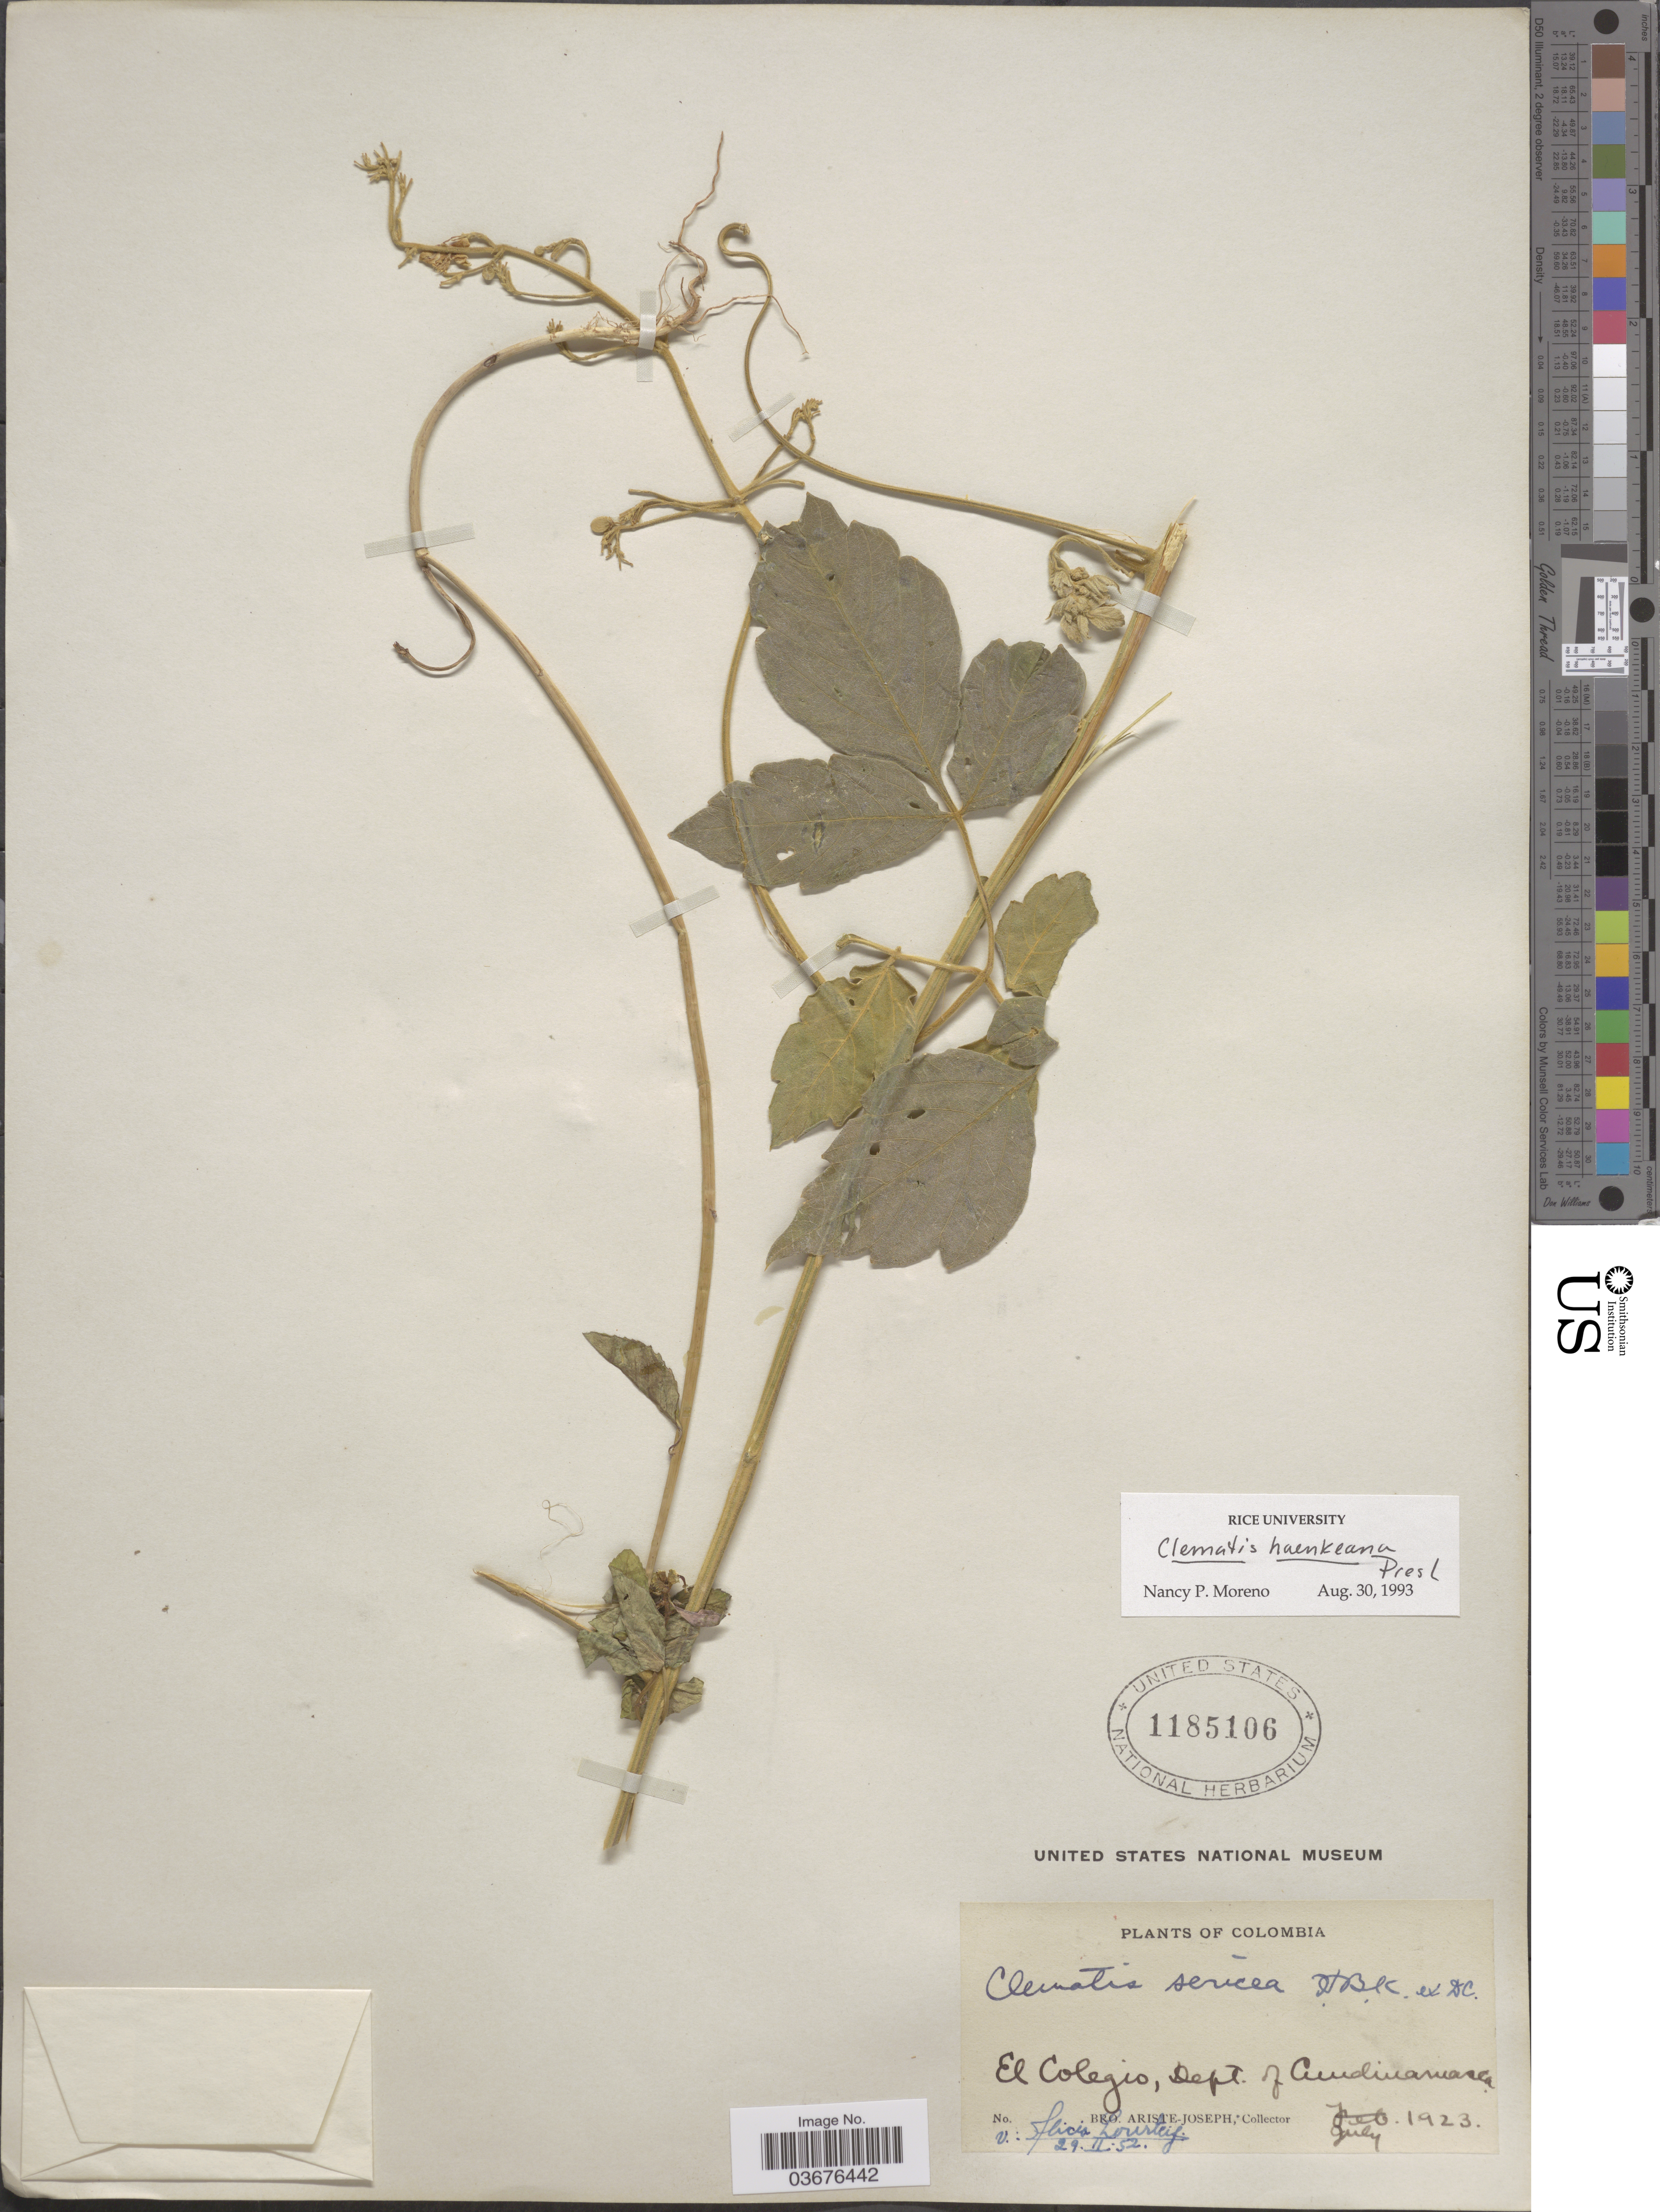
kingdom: Plantae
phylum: Tracheophyta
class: Magnoliopsida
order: Ranunculales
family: Ranunculaceae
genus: Clematis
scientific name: Clematis haenkeana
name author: C. Presl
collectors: Bro. Ariste-Joseph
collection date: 1923-07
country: Colombia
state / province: Cundinamarca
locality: El Colegio, Dept. of Cundinamarca.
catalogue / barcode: US 1185106